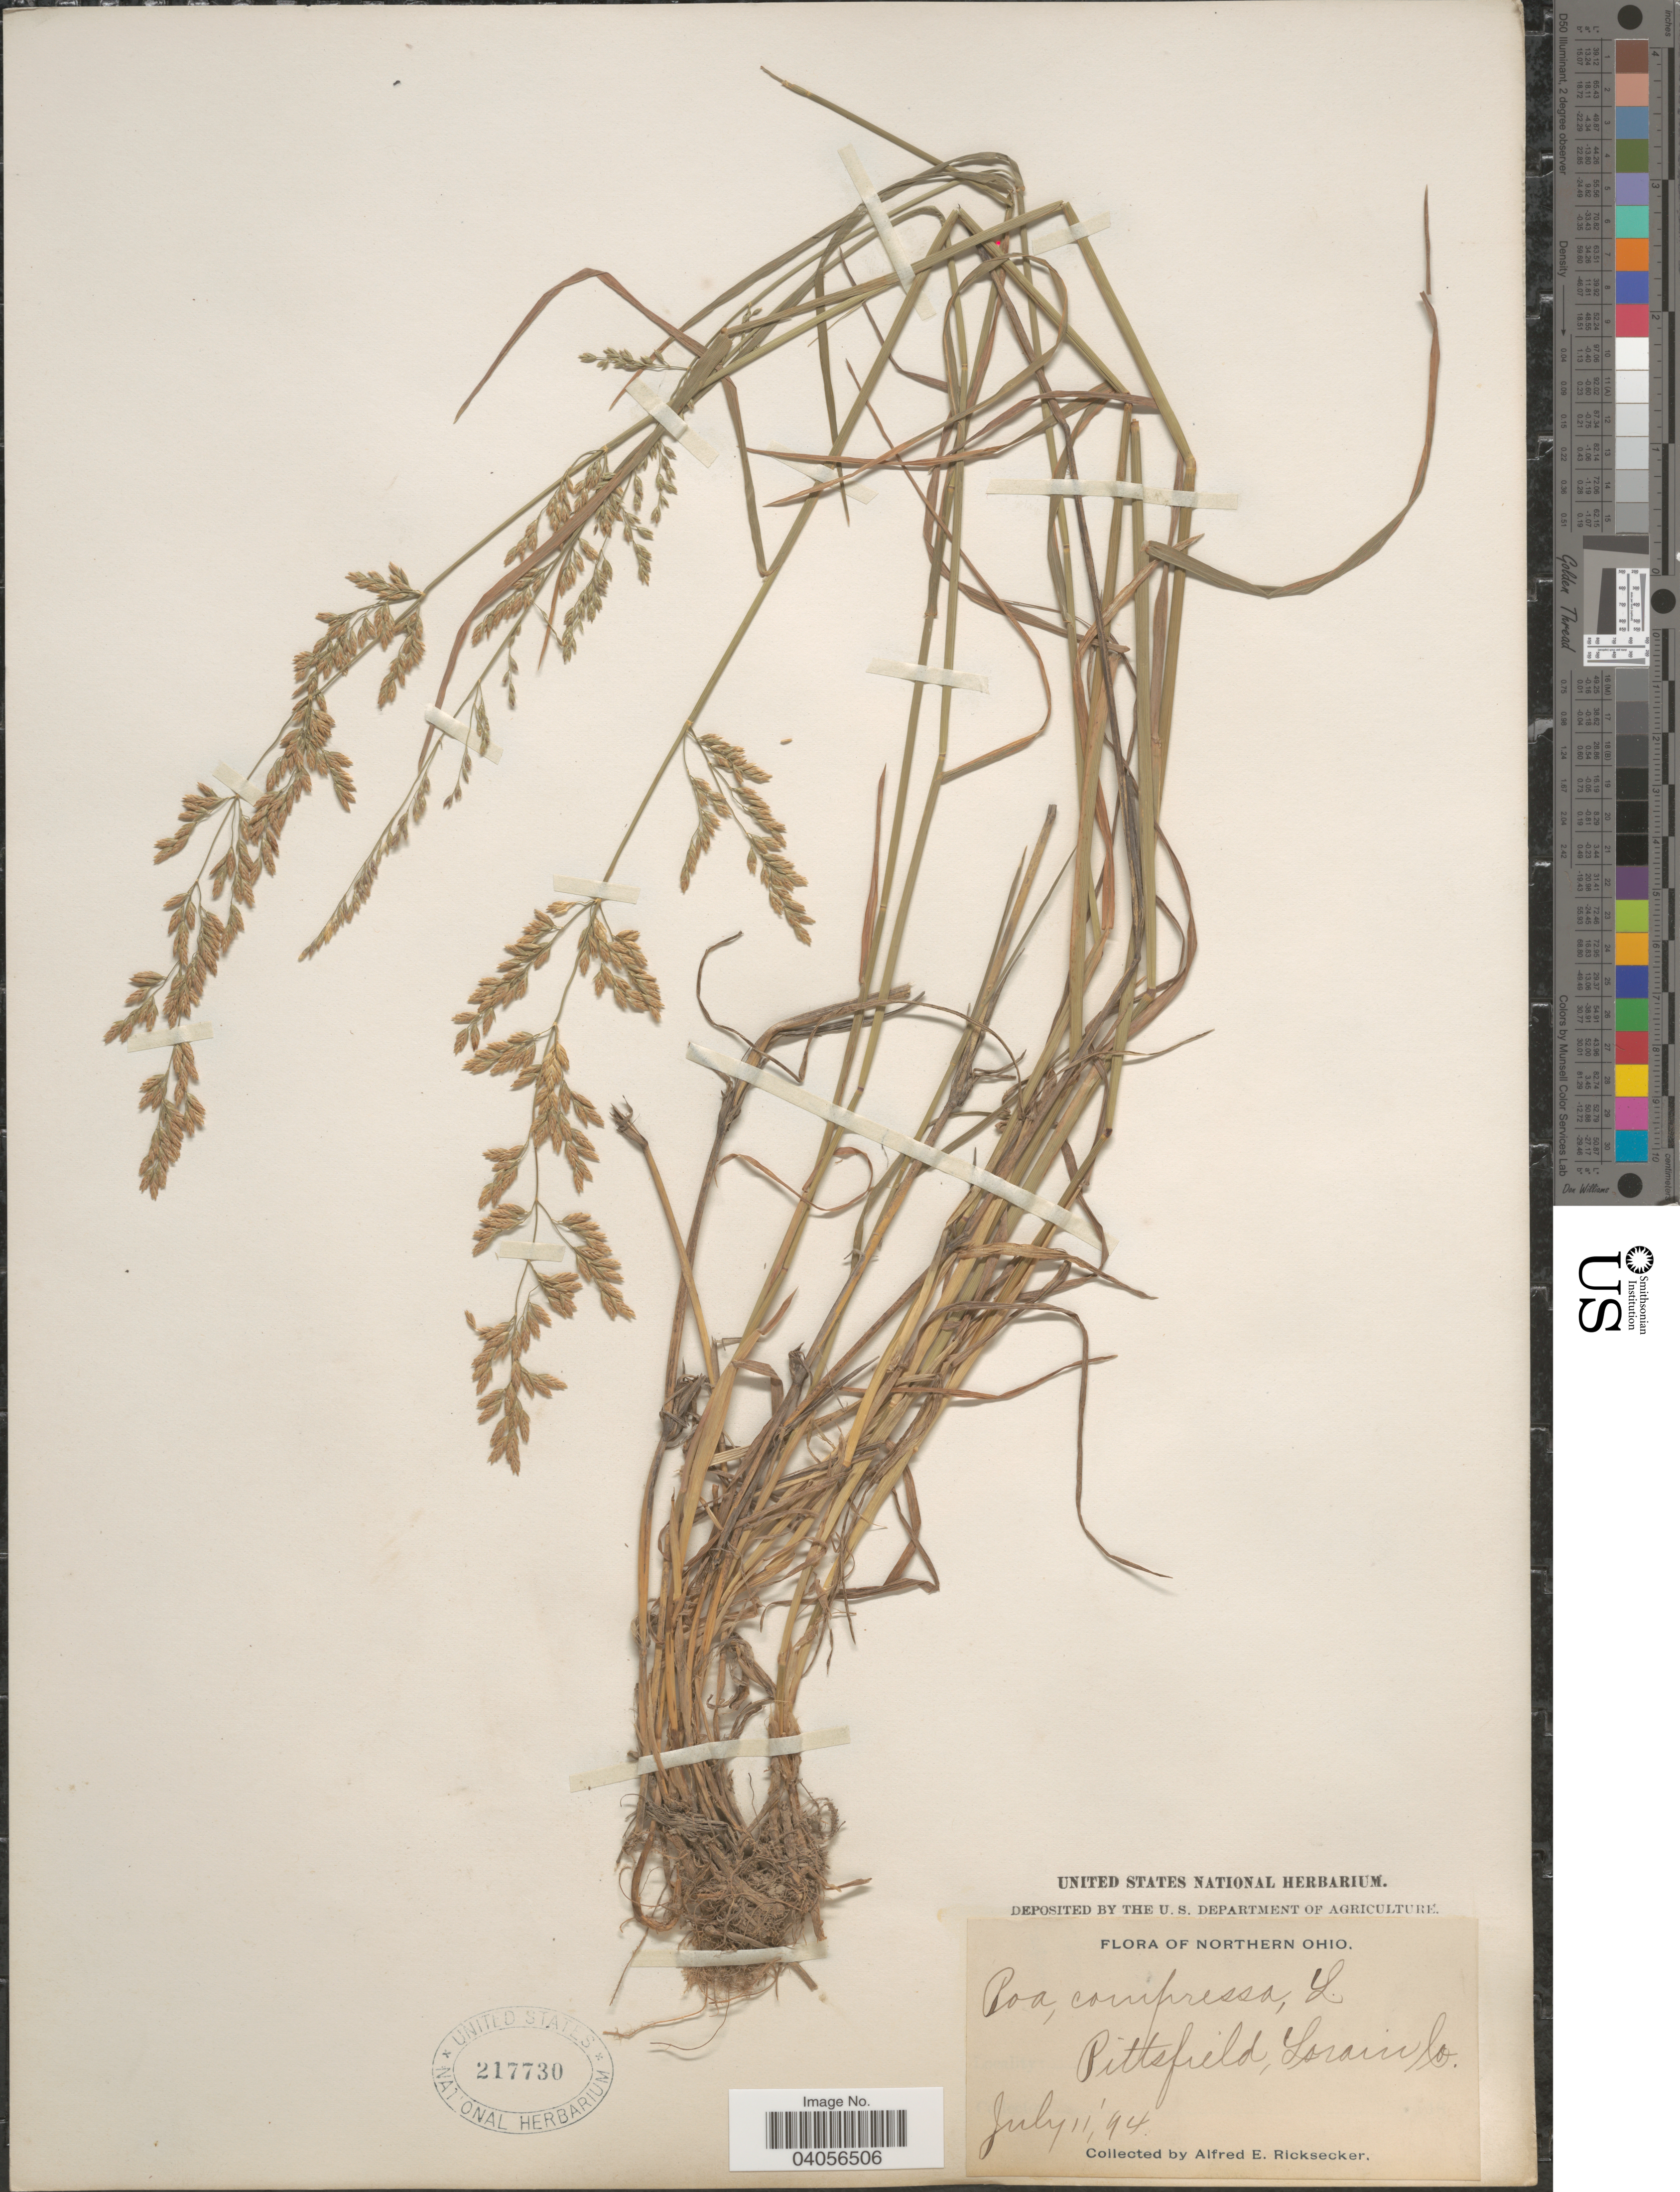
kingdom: Plantae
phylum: Tracheophyta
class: Liliopsida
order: Poales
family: Poaceae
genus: Poa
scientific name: Poa compressa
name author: L.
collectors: A. E. Ricksecker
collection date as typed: Transcribed d/m/y: 11/7/94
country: United States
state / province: Ohio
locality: Northern Ohio. Pittsfield, Lorain Co.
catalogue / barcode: US 217730